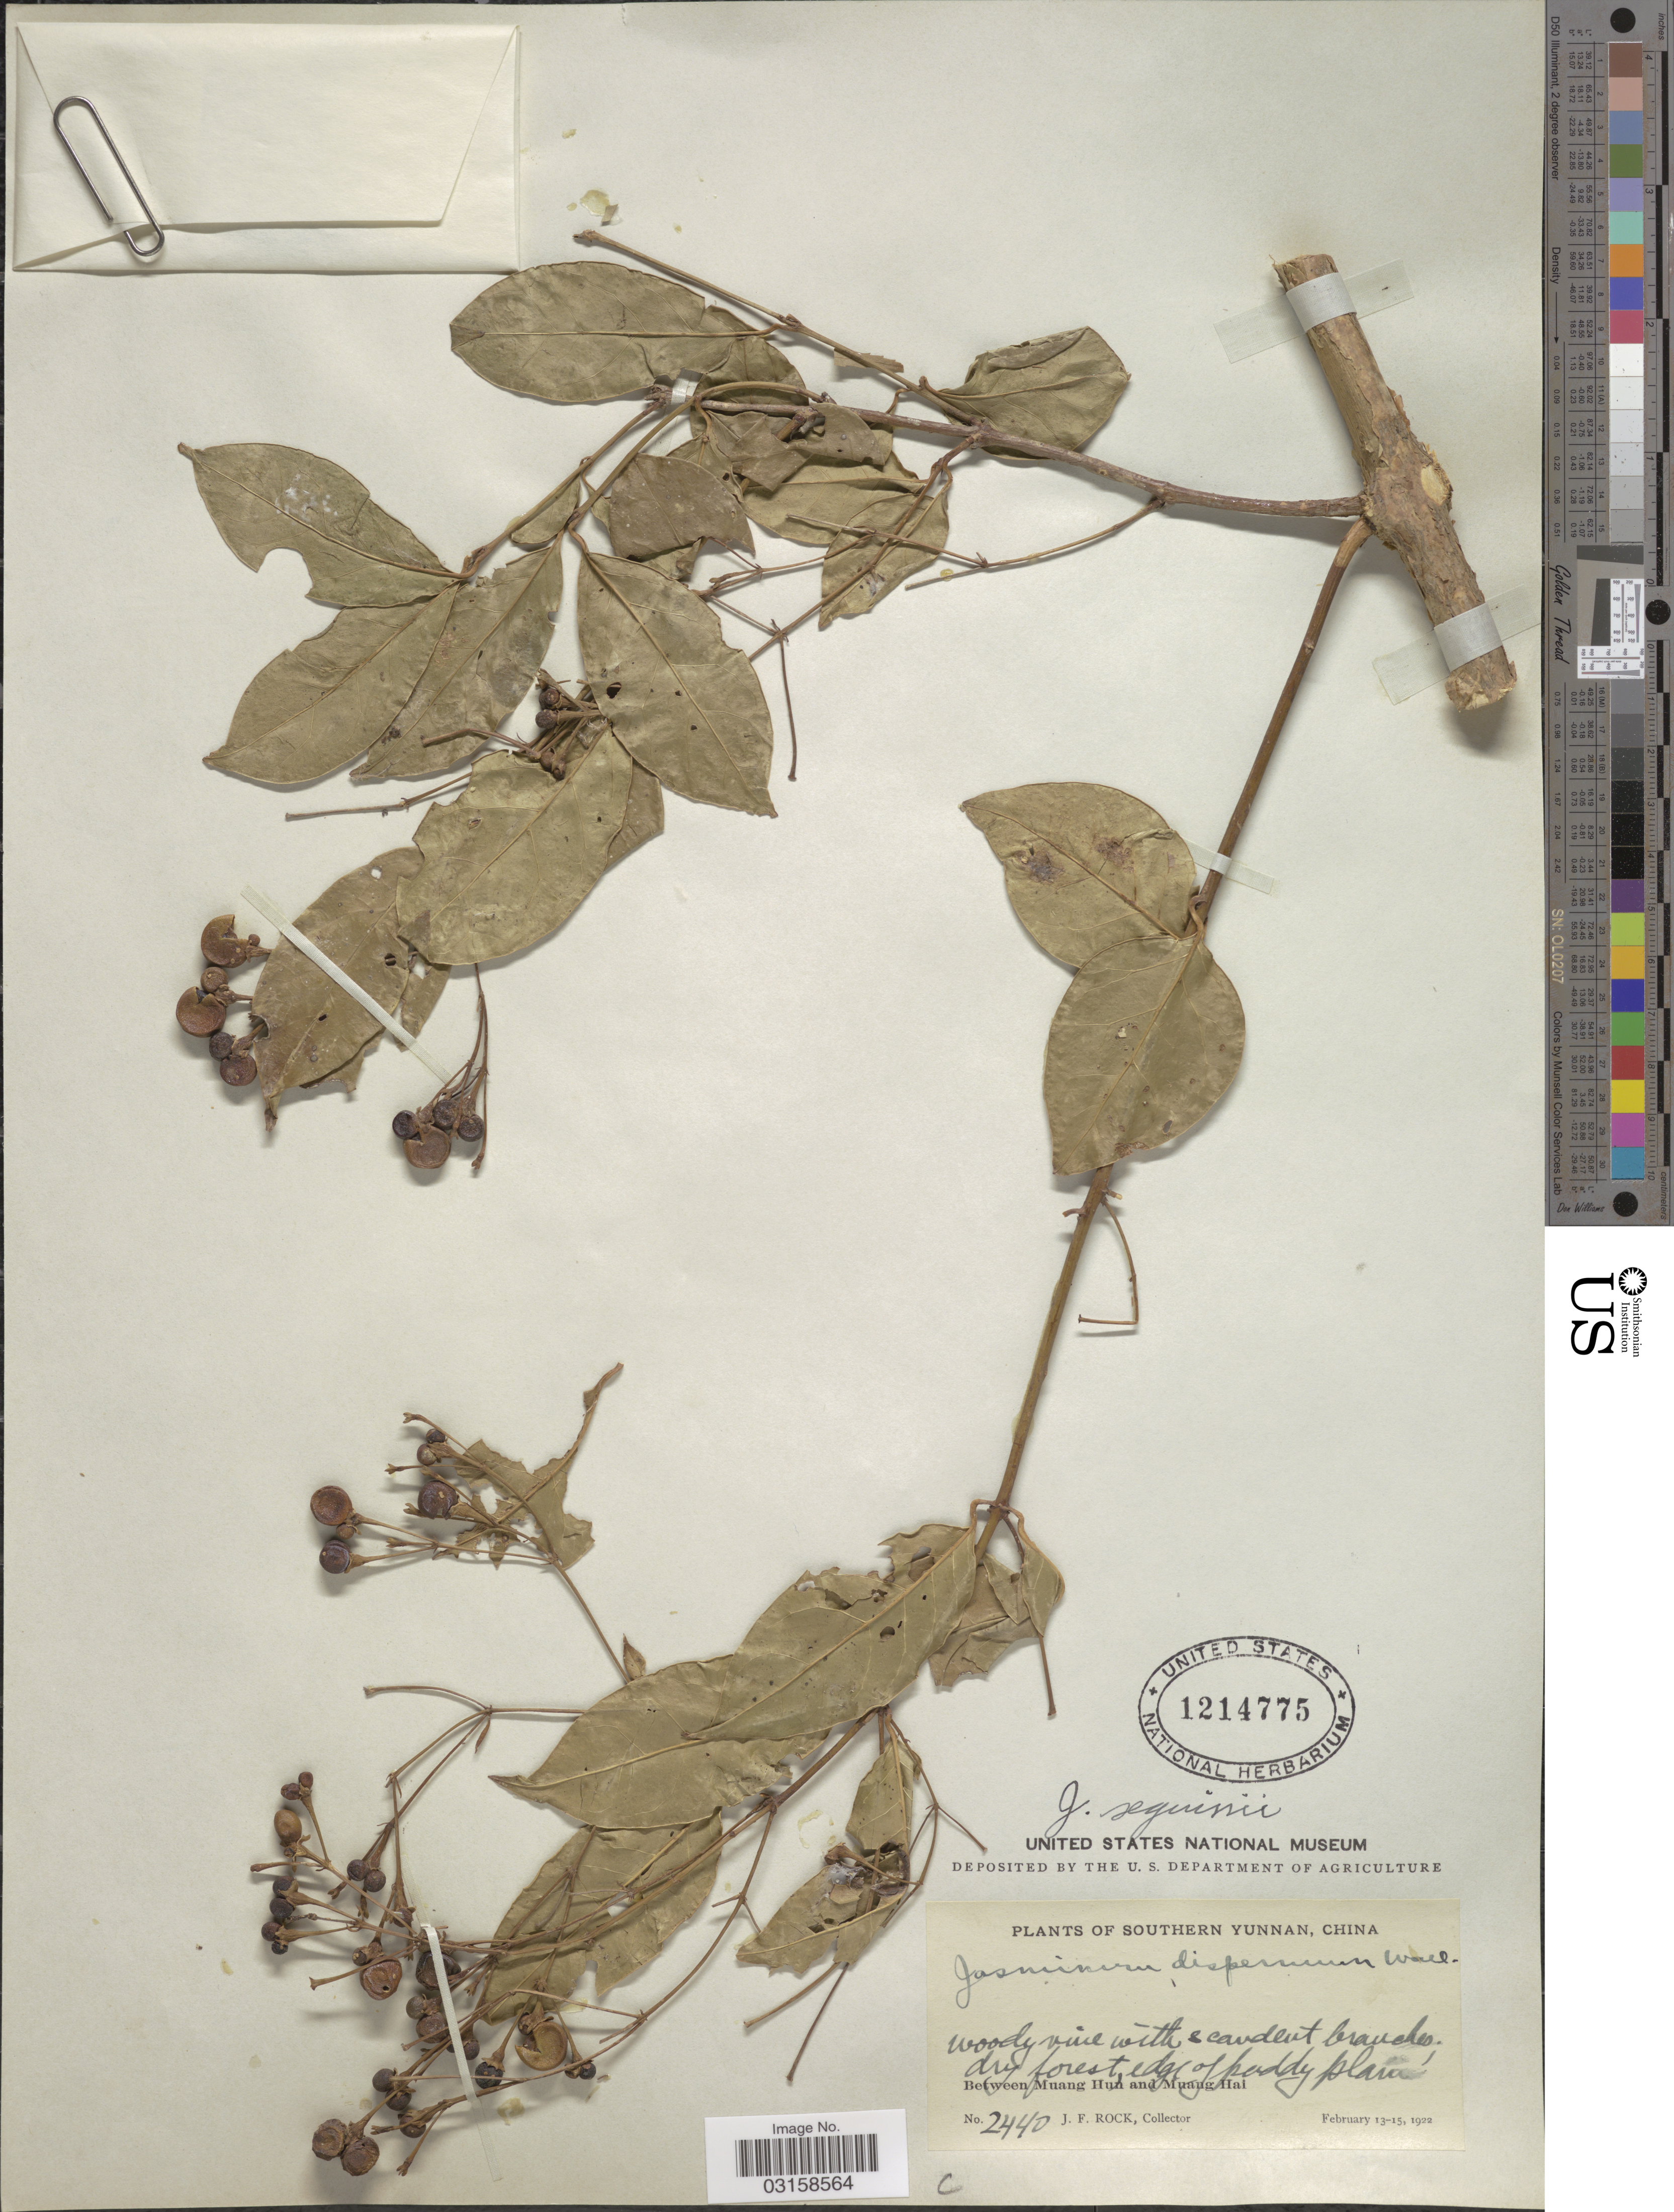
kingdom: Plantae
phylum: Tracheophyta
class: Magnoliopsida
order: Lamiales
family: Oleaceae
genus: Jasminum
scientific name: Jasminum seguinii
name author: H. Lév.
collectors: J. Rock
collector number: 2440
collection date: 1922-02-13/1933-02-15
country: China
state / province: Yunnan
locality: Southern Yunnan. Between Muang Hun and Muang Hai.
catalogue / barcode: US 1214775